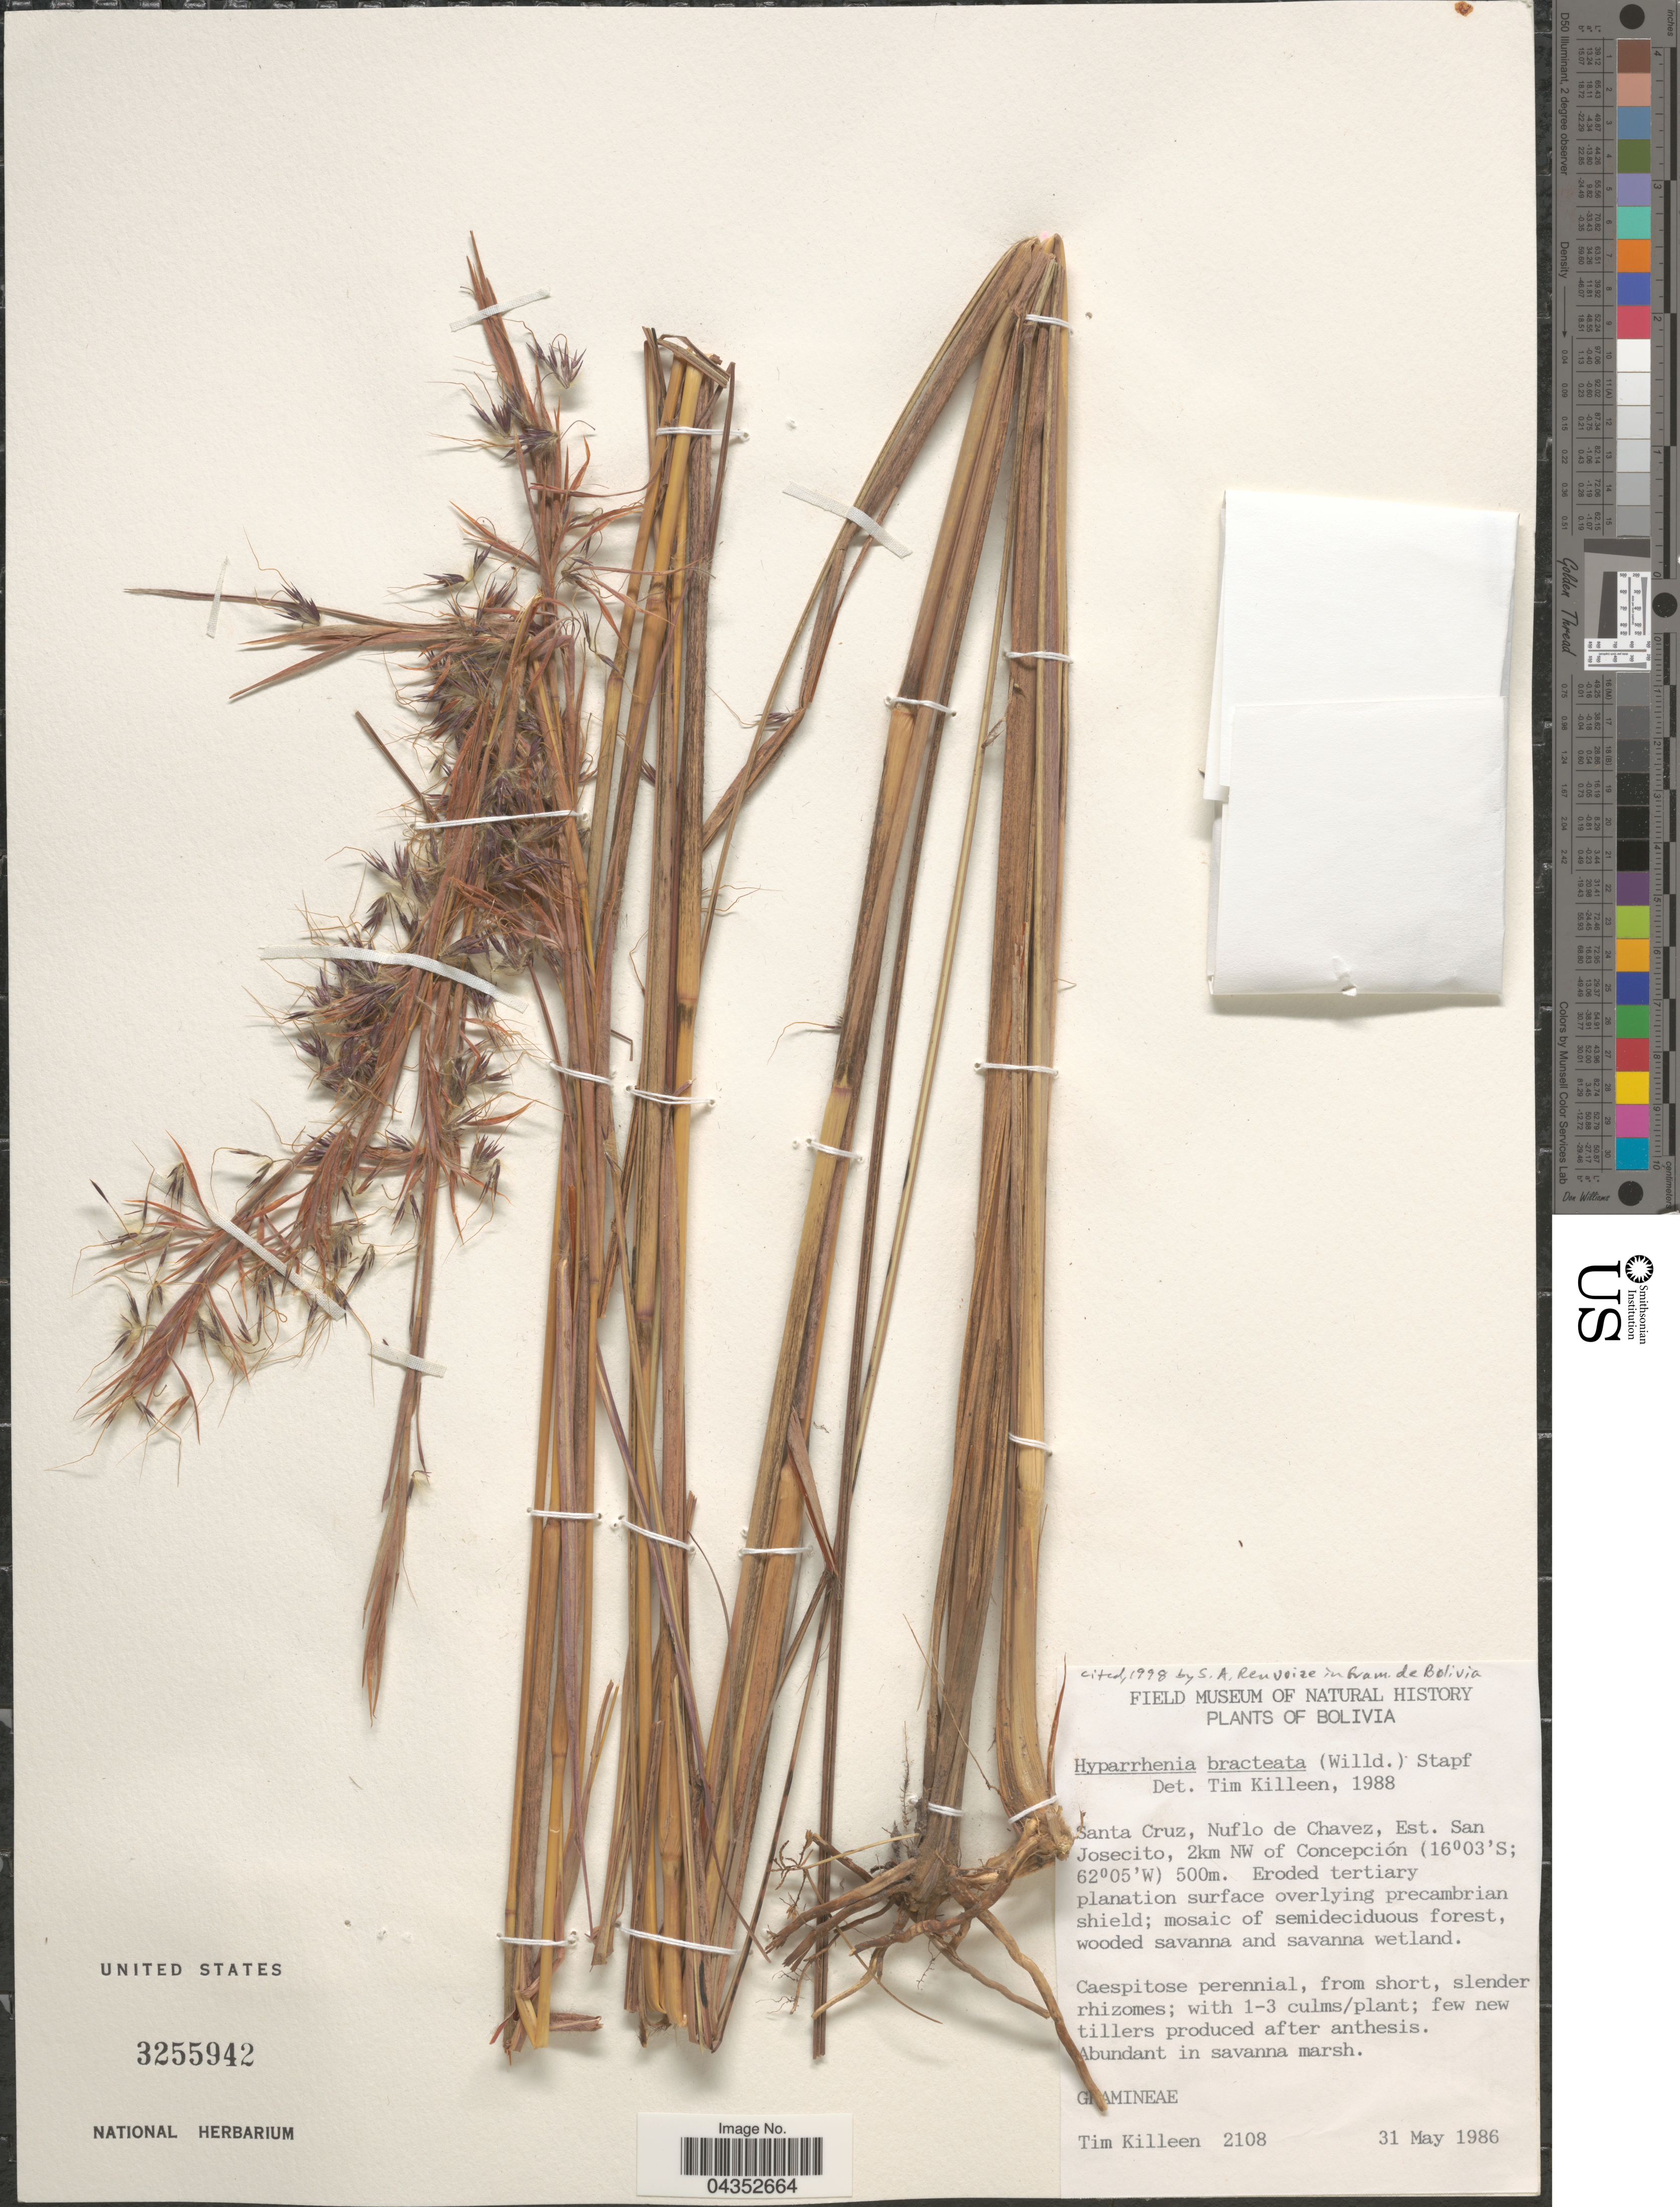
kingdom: Plantae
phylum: Tracheophyta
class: Liliopsida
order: Poales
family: Poaceae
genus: Hyparrhenia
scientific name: Hyparrhenia bracteata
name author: (Humb. & Bonpl.) Stapf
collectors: T. J. Killeen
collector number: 2108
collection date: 1986-05-31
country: Bolivia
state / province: Santa Cruz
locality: Santa Cruz, Nuflo de Chavez, Est. San Josecito, 2km NW of Concepción.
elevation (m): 500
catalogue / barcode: US 3255942